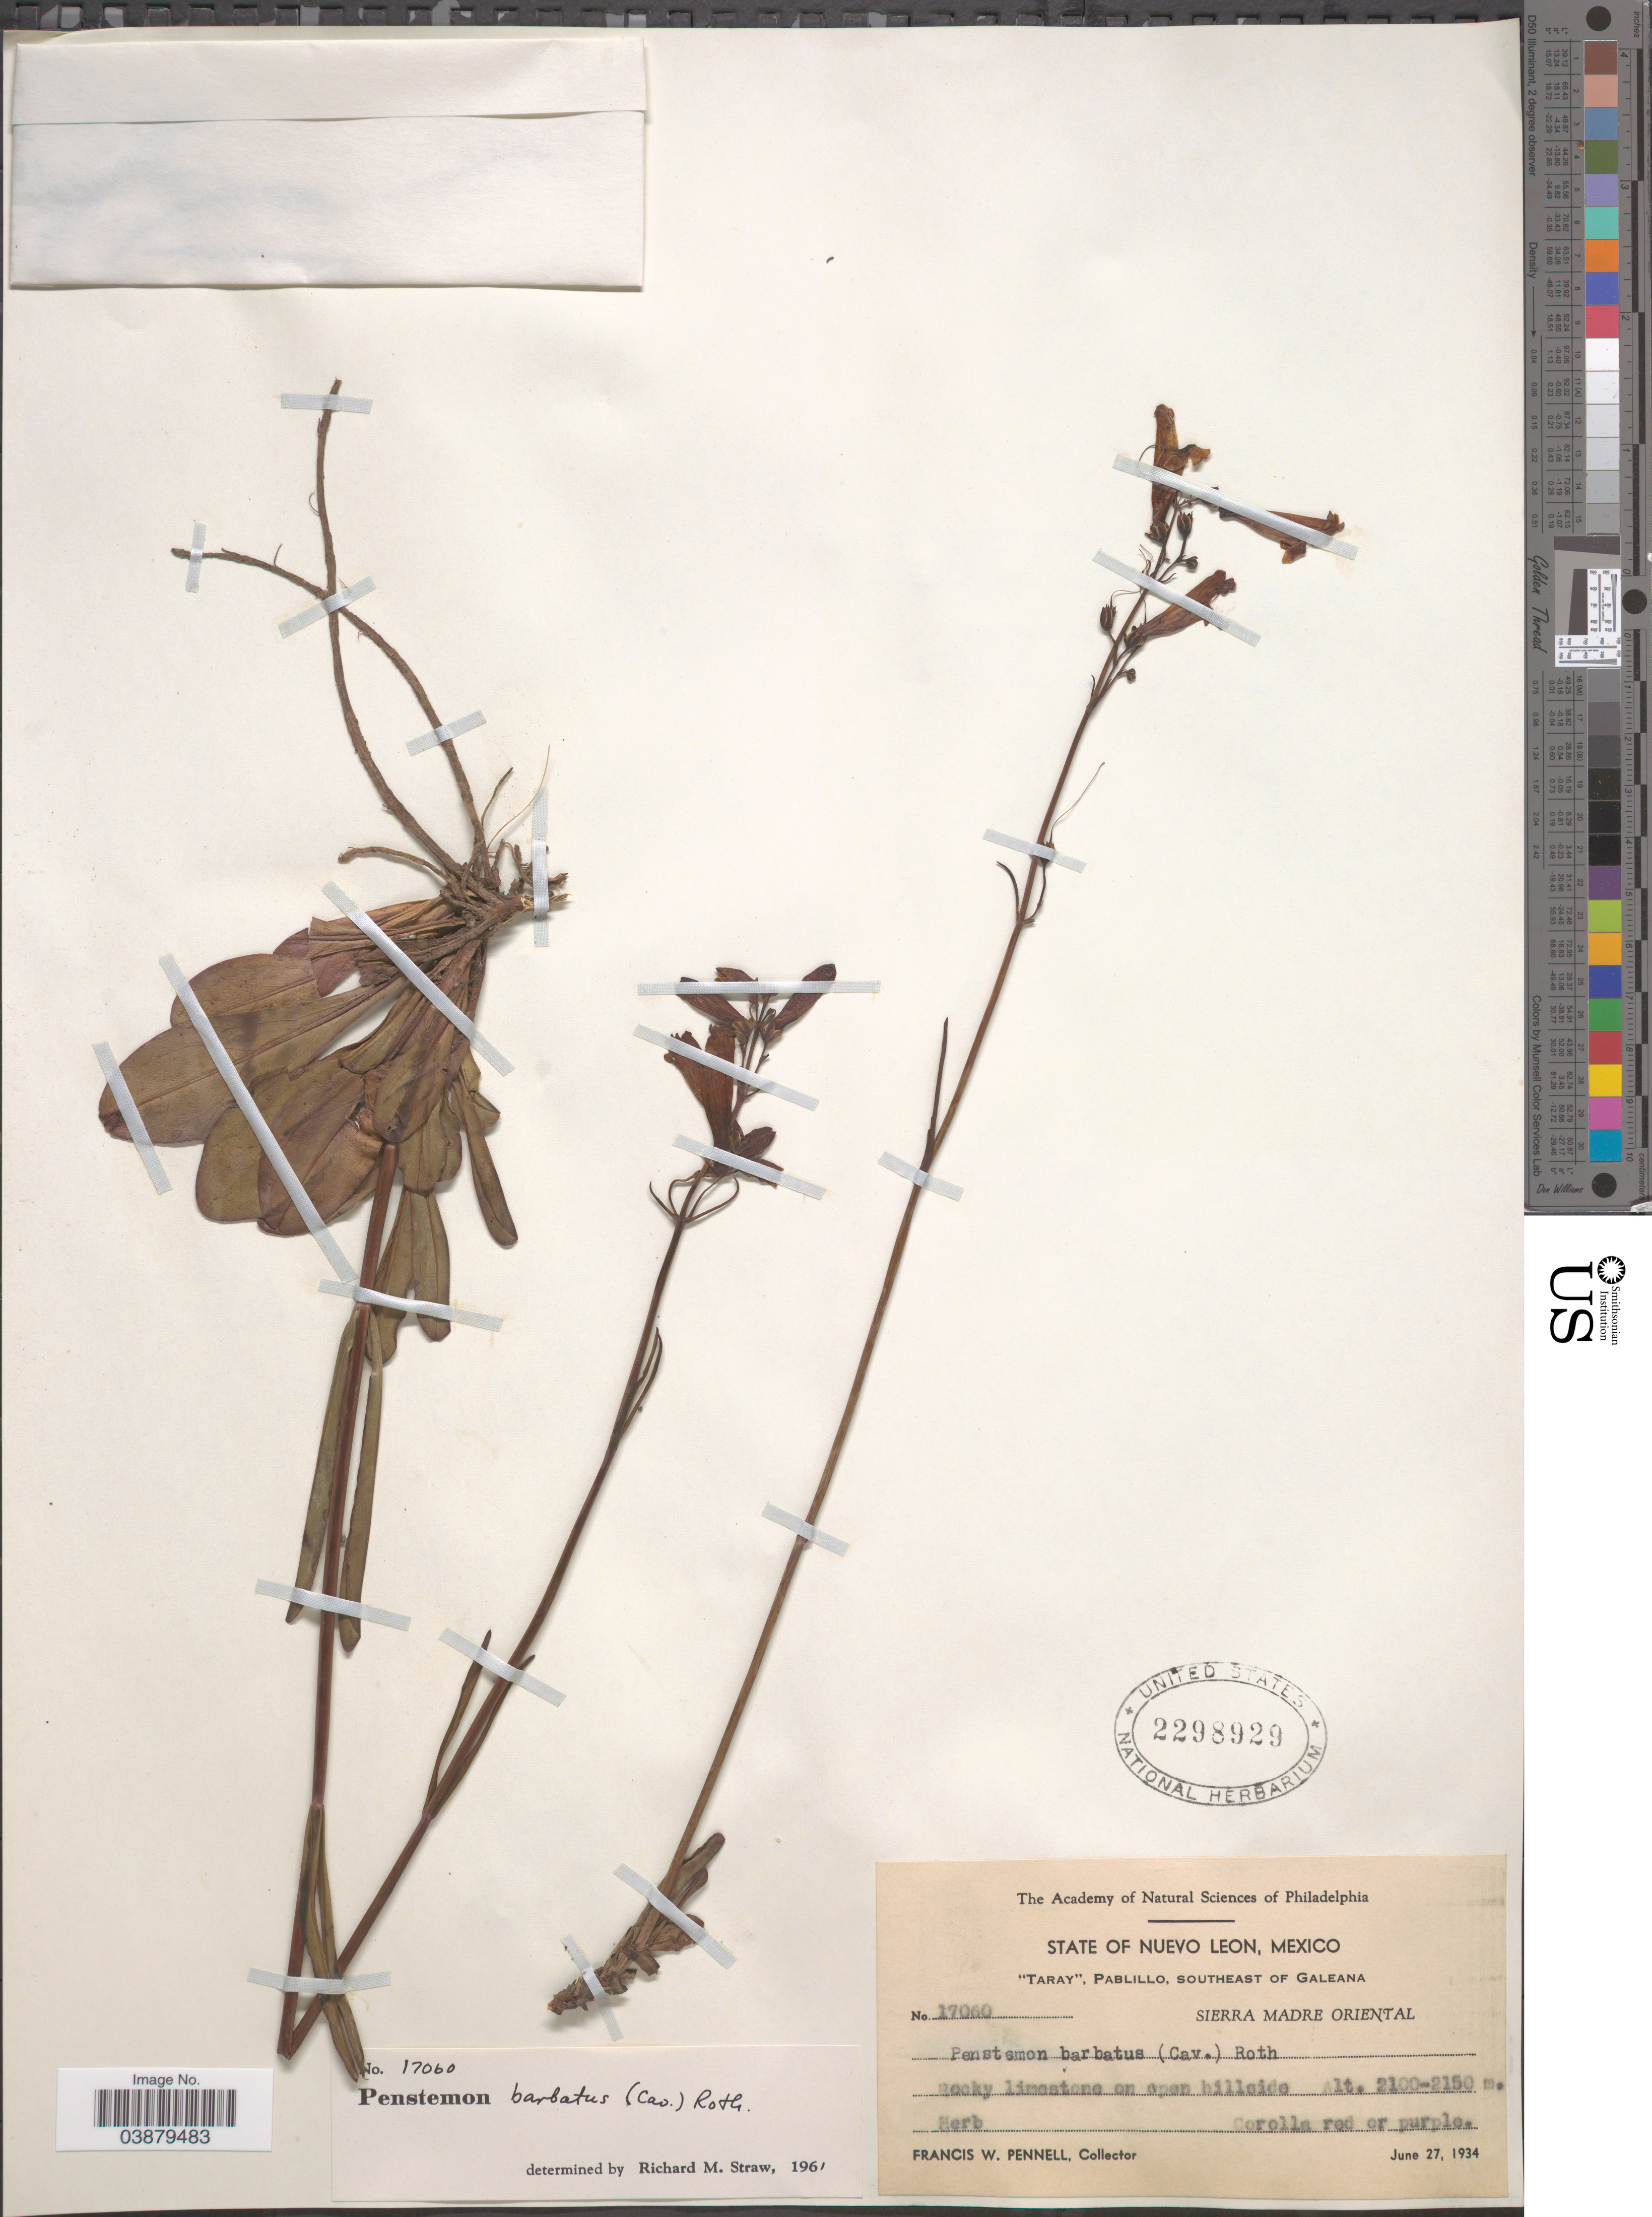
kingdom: Plantae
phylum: Tracheophyta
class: Magnoliopsida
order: Lamiales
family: Plantaginaceae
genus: Penstemon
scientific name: Penstemon barbatus subsp. torreyi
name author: (Benth.) D.D. Keck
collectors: F. W. Pennell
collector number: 17060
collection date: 1934-06-27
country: Mexico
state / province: Nuevo León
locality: Taray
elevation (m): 2100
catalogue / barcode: US 2298929